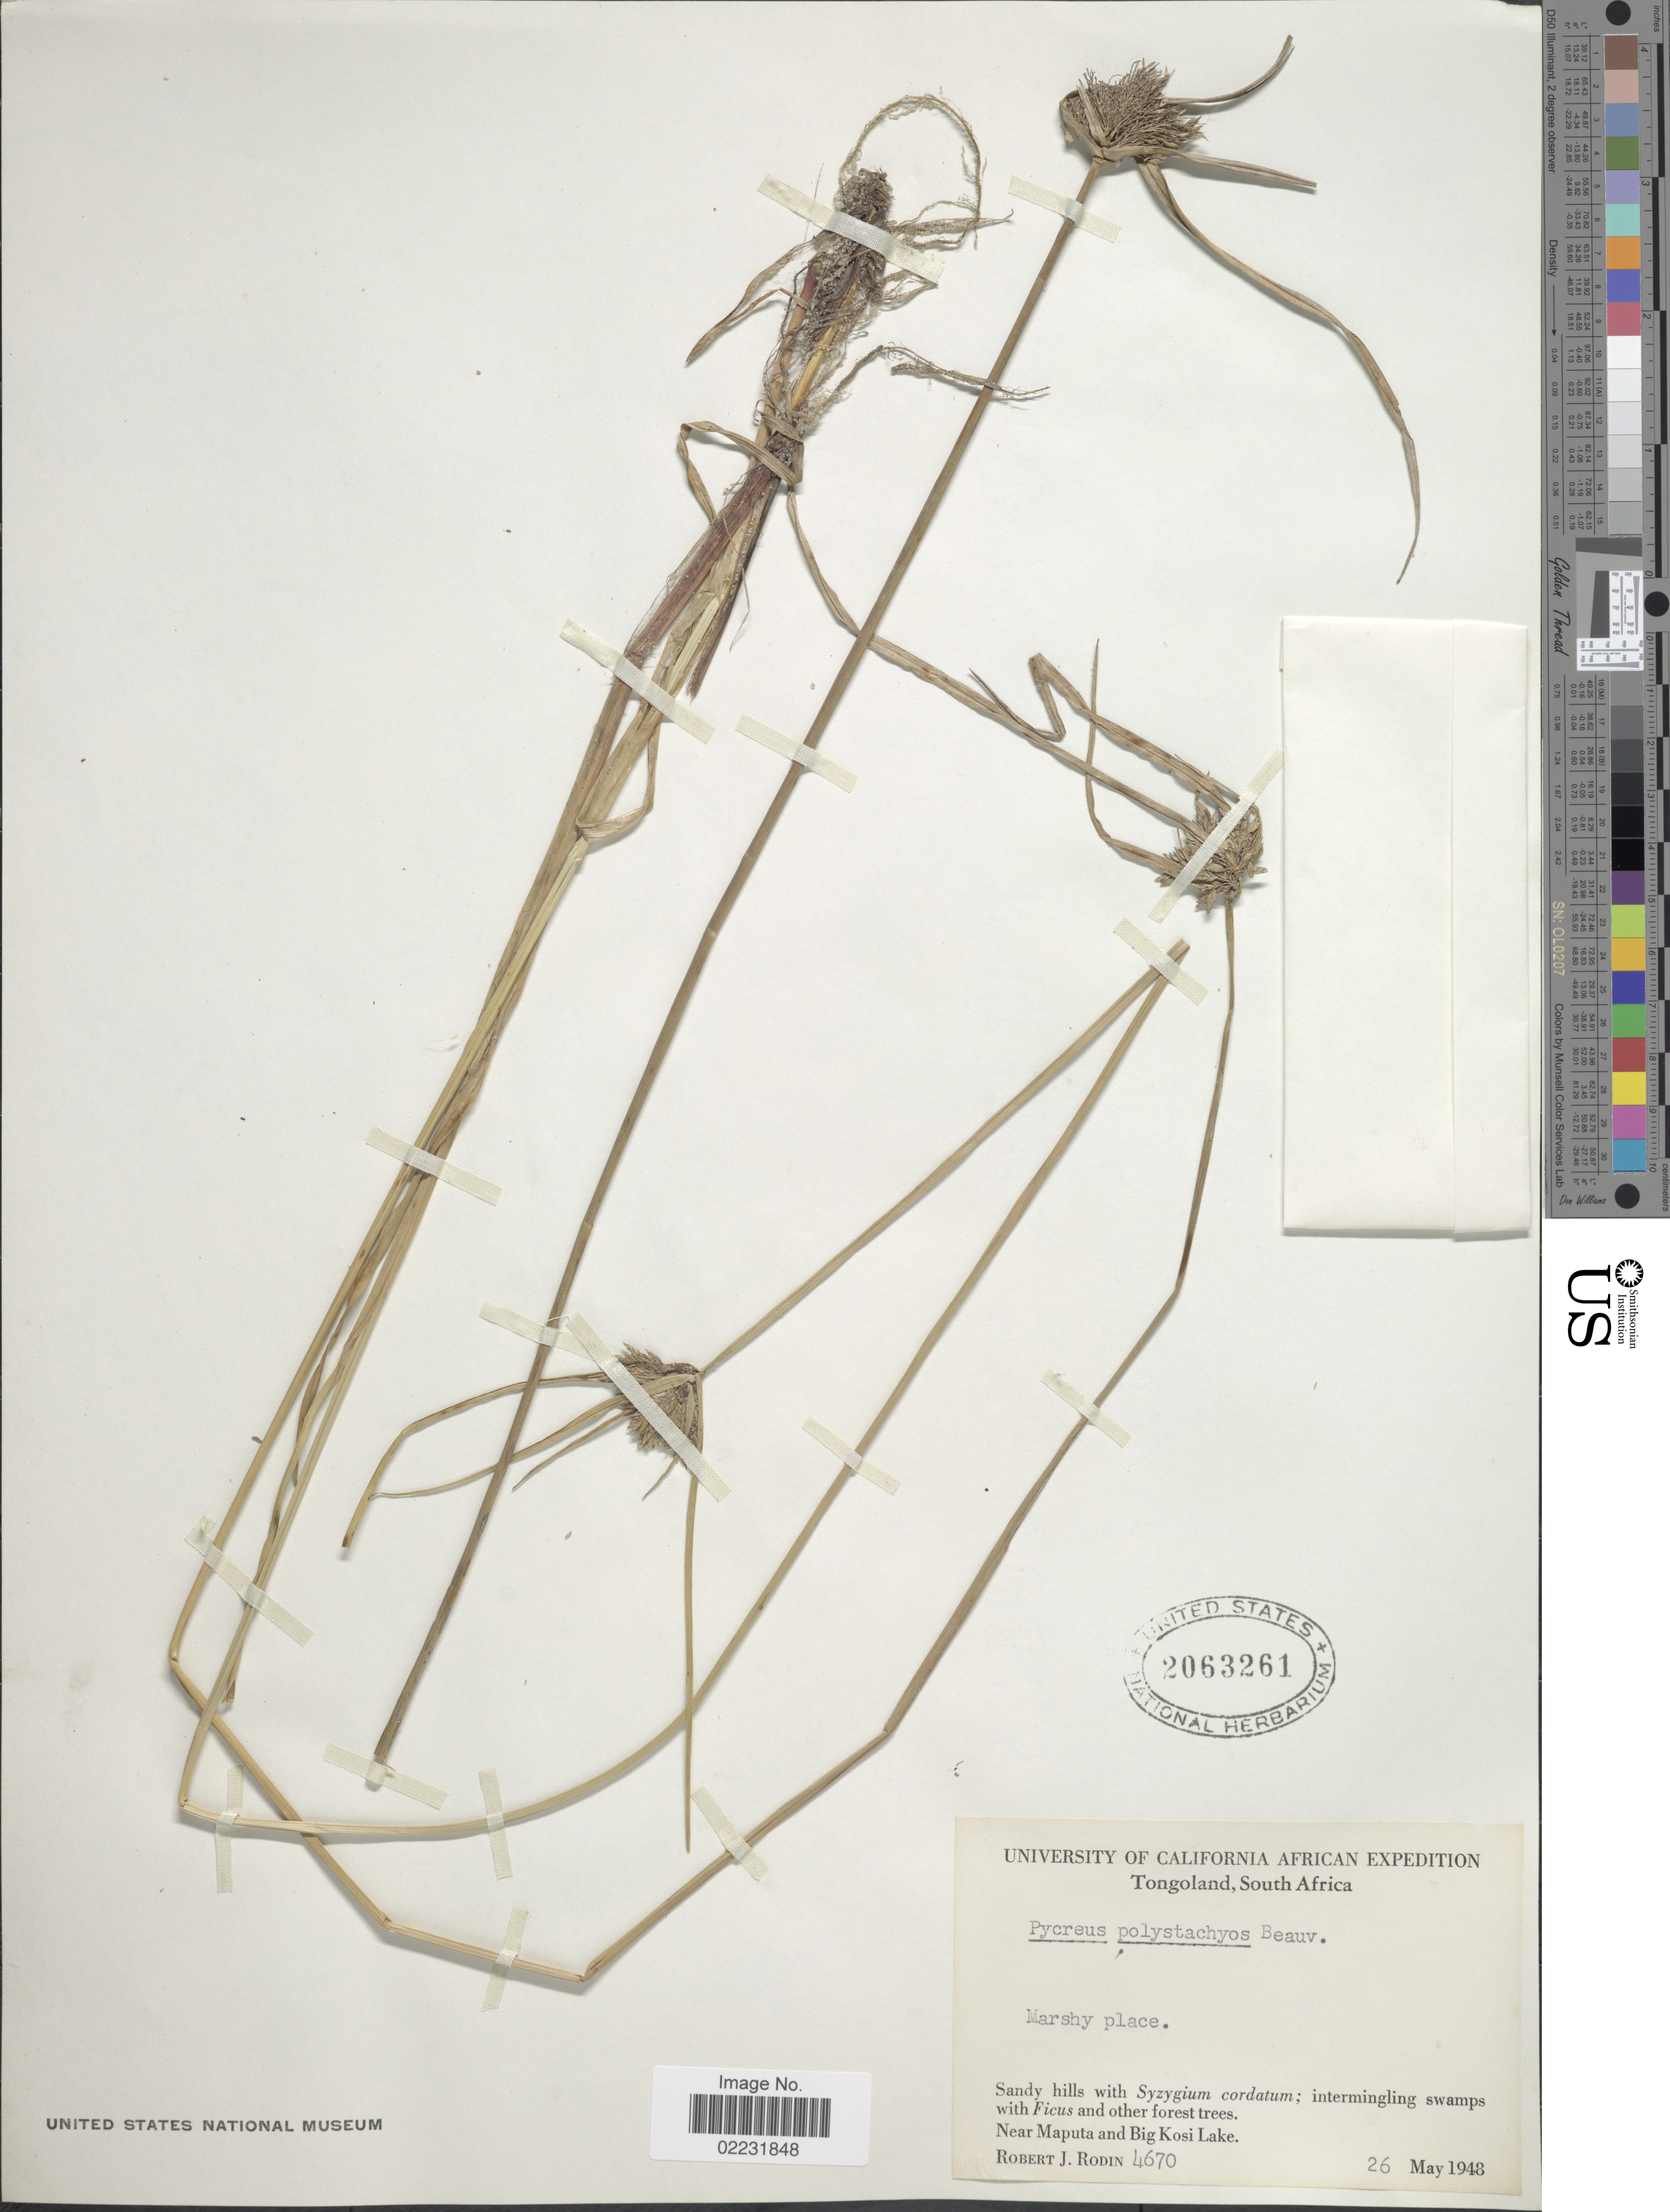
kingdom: Plantae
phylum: Tracheophyta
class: Liliopsida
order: Poales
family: Cyperaceae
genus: Cyperus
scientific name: Cyperus polystachyos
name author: Rottb.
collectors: R. J. Rodin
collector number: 4670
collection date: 1948-05-26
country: South Africa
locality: Tongoland, South Afrika, Near Maputa and Big Kosi Lake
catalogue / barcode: US 2063261